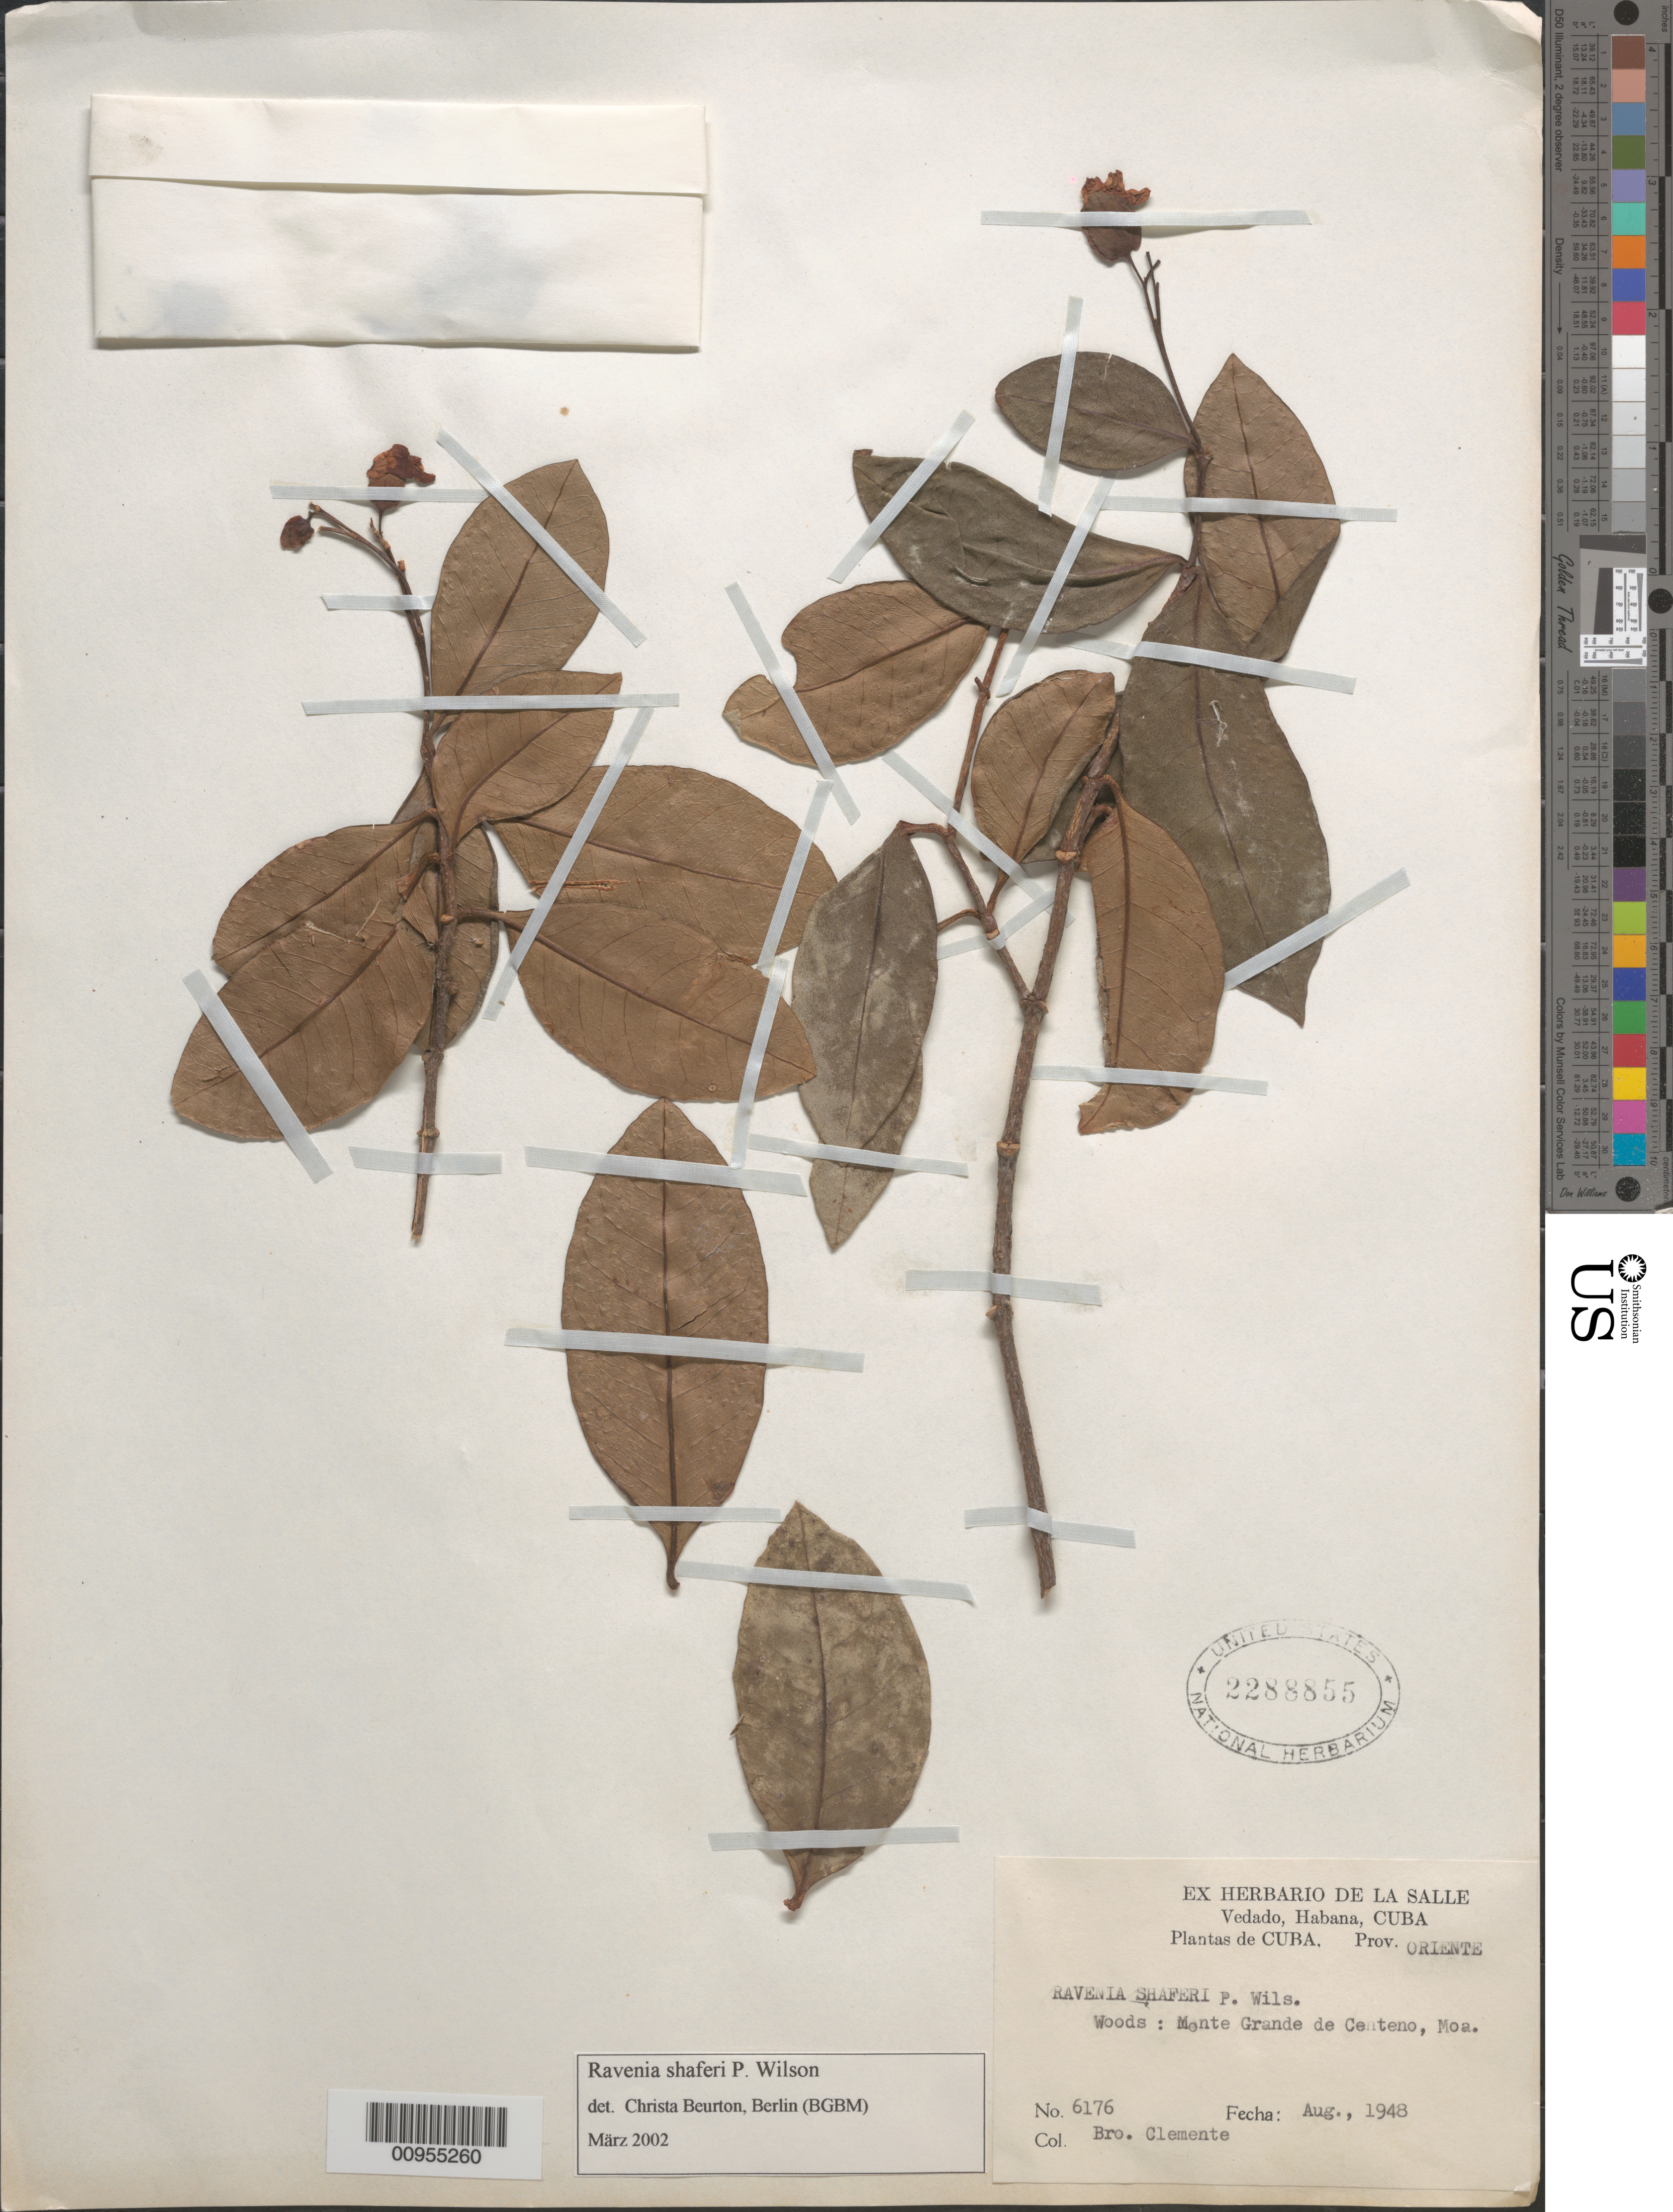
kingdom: Plantae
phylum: Tracheophyta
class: Magnoliopsida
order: Sapindales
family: Rutaceae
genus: Ravenia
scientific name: Ravenia shaferi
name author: P. Wilson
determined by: Beurton, C.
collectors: Bro. Clemente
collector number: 6176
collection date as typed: Aug 1948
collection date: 1948-08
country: Cuba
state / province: Holguín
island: Cuba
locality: Monte Grande de Centeno, Moa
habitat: Woods.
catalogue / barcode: US 2288855